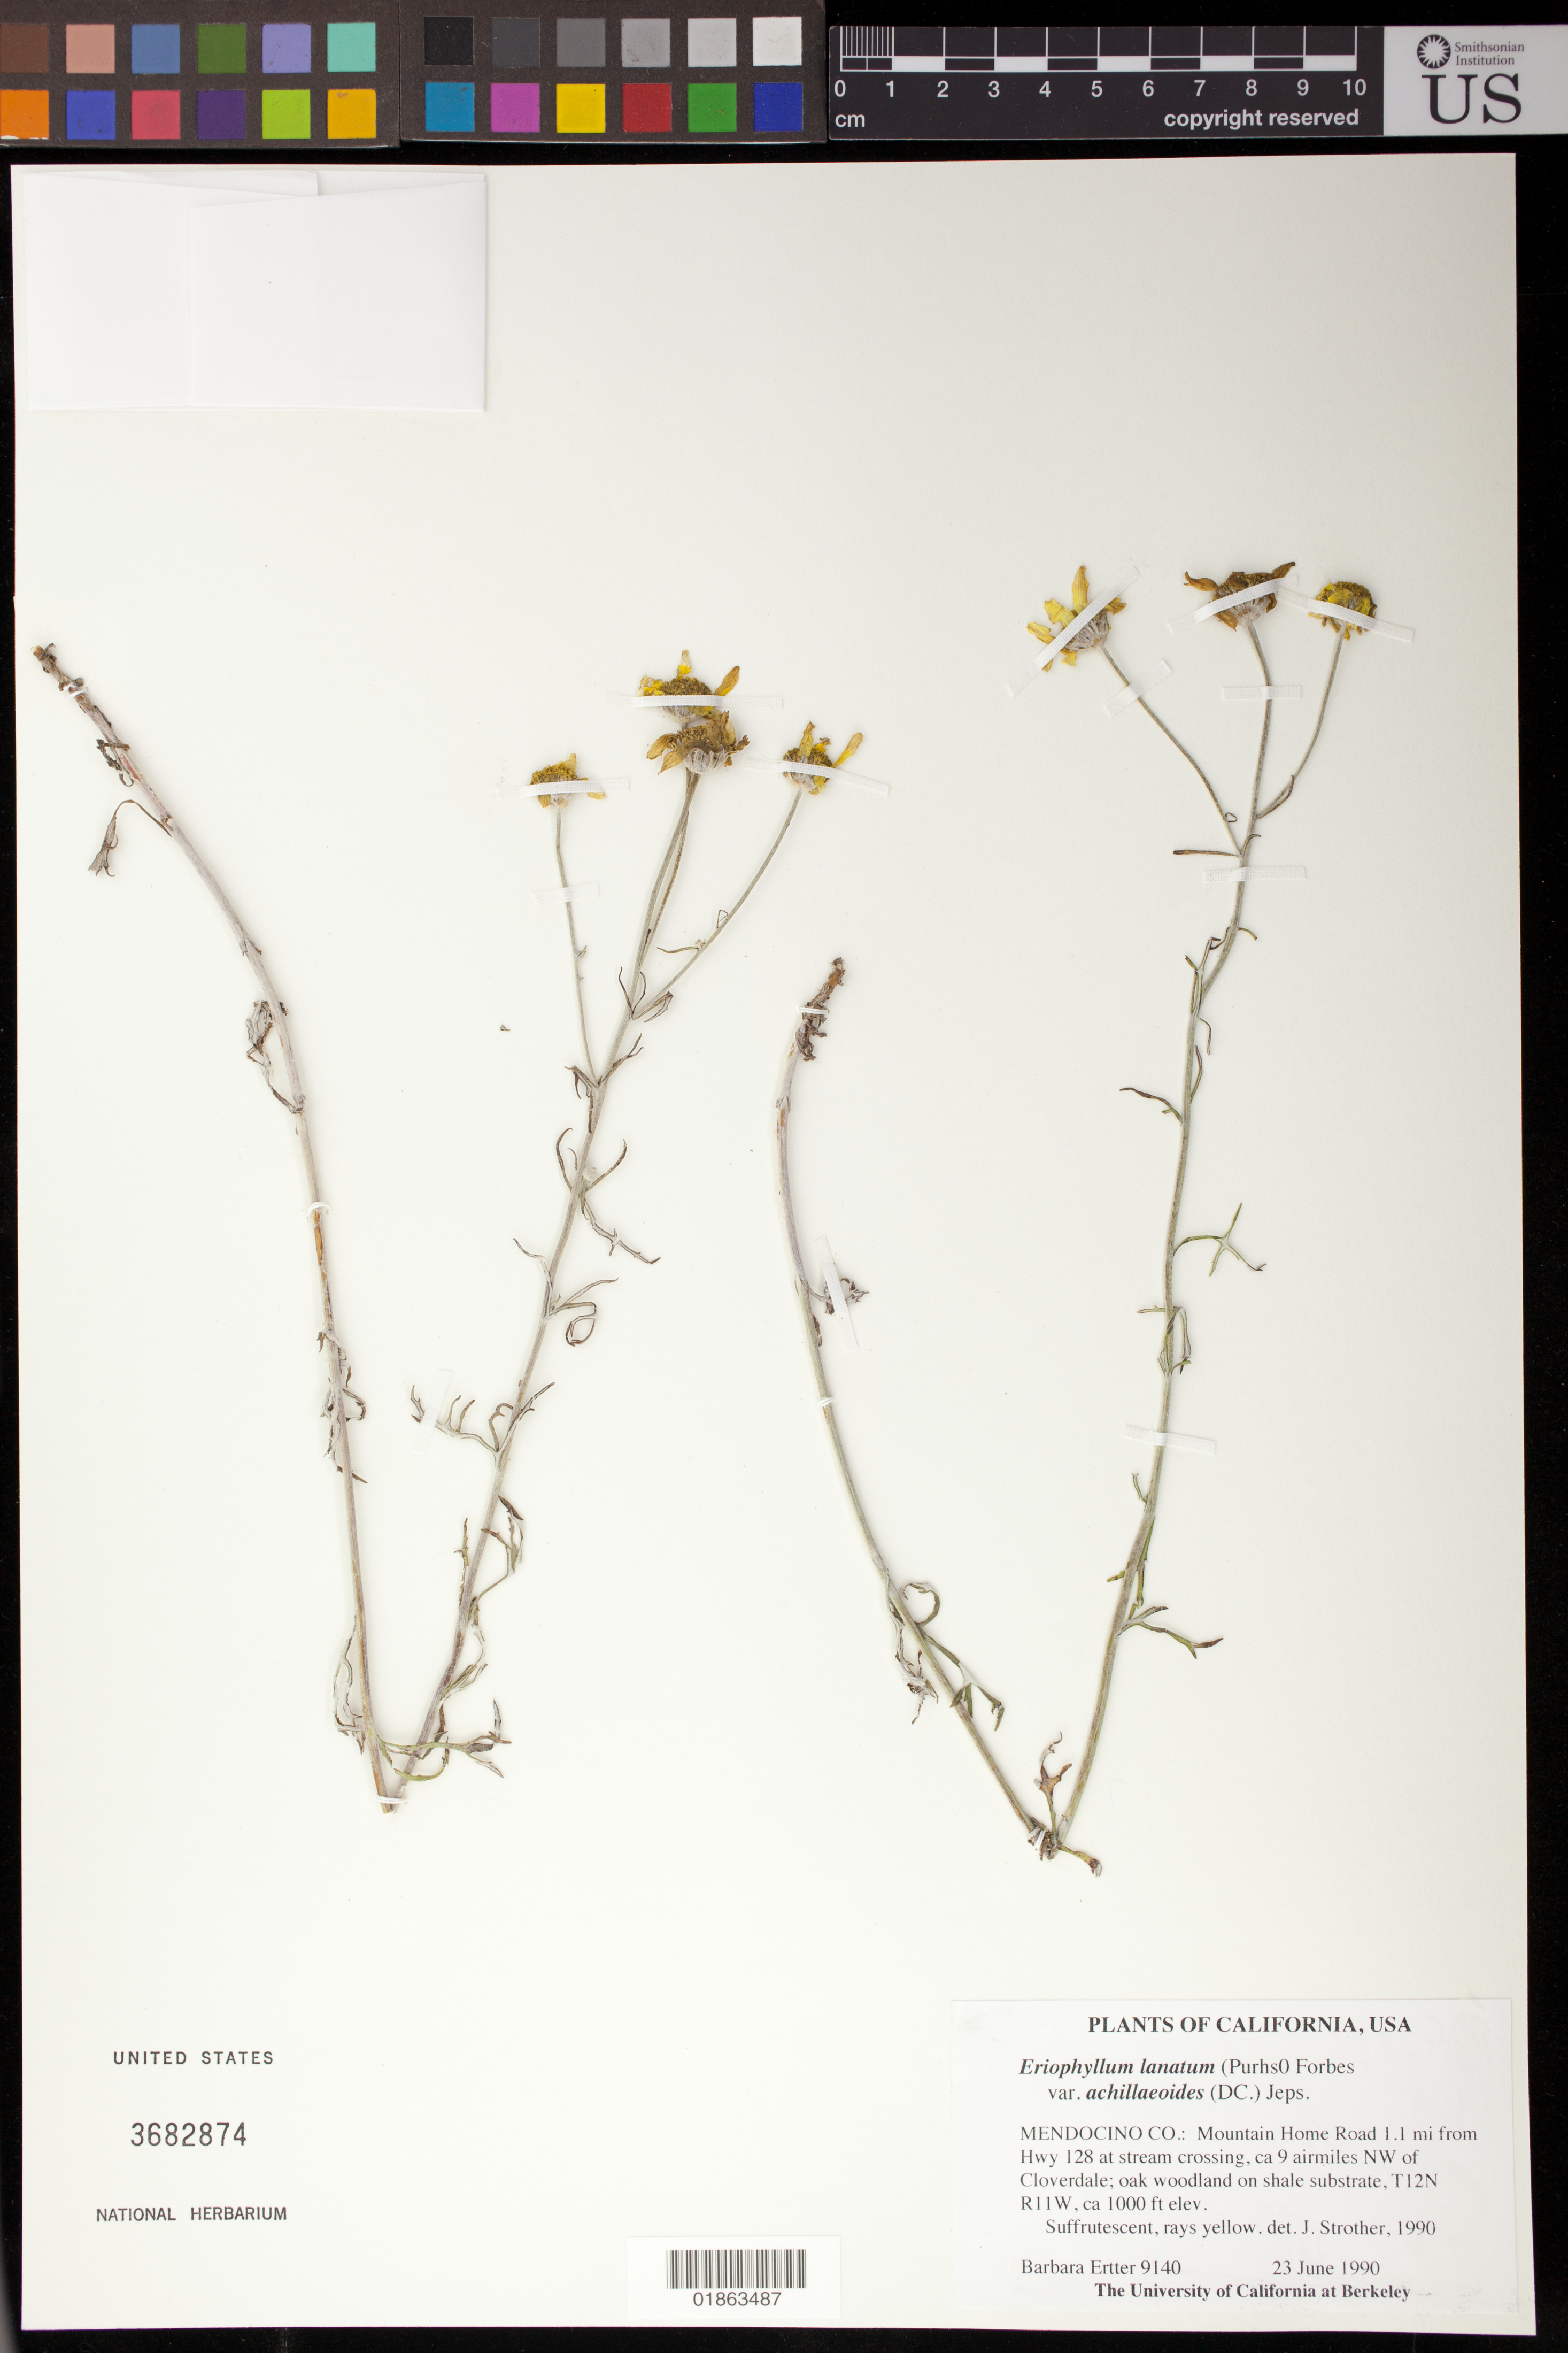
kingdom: Plantae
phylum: Tracheophyta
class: Magnoliopsida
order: Asterales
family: Asteraceae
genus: Eriophyllum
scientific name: Eriophyllum lanatum var. achillioides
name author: (DC.) Jeps.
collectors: B. Ertter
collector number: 9140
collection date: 1990-06-23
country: United States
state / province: California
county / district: Mendocino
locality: Mountain Home Road 1.1 mi from Hwy 128 at stream crossing, ca 9 airmiles NW of Cloverdale, T12N R11W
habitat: Oak woodland on shale substrate.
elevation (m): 305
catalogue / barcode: US 3682874